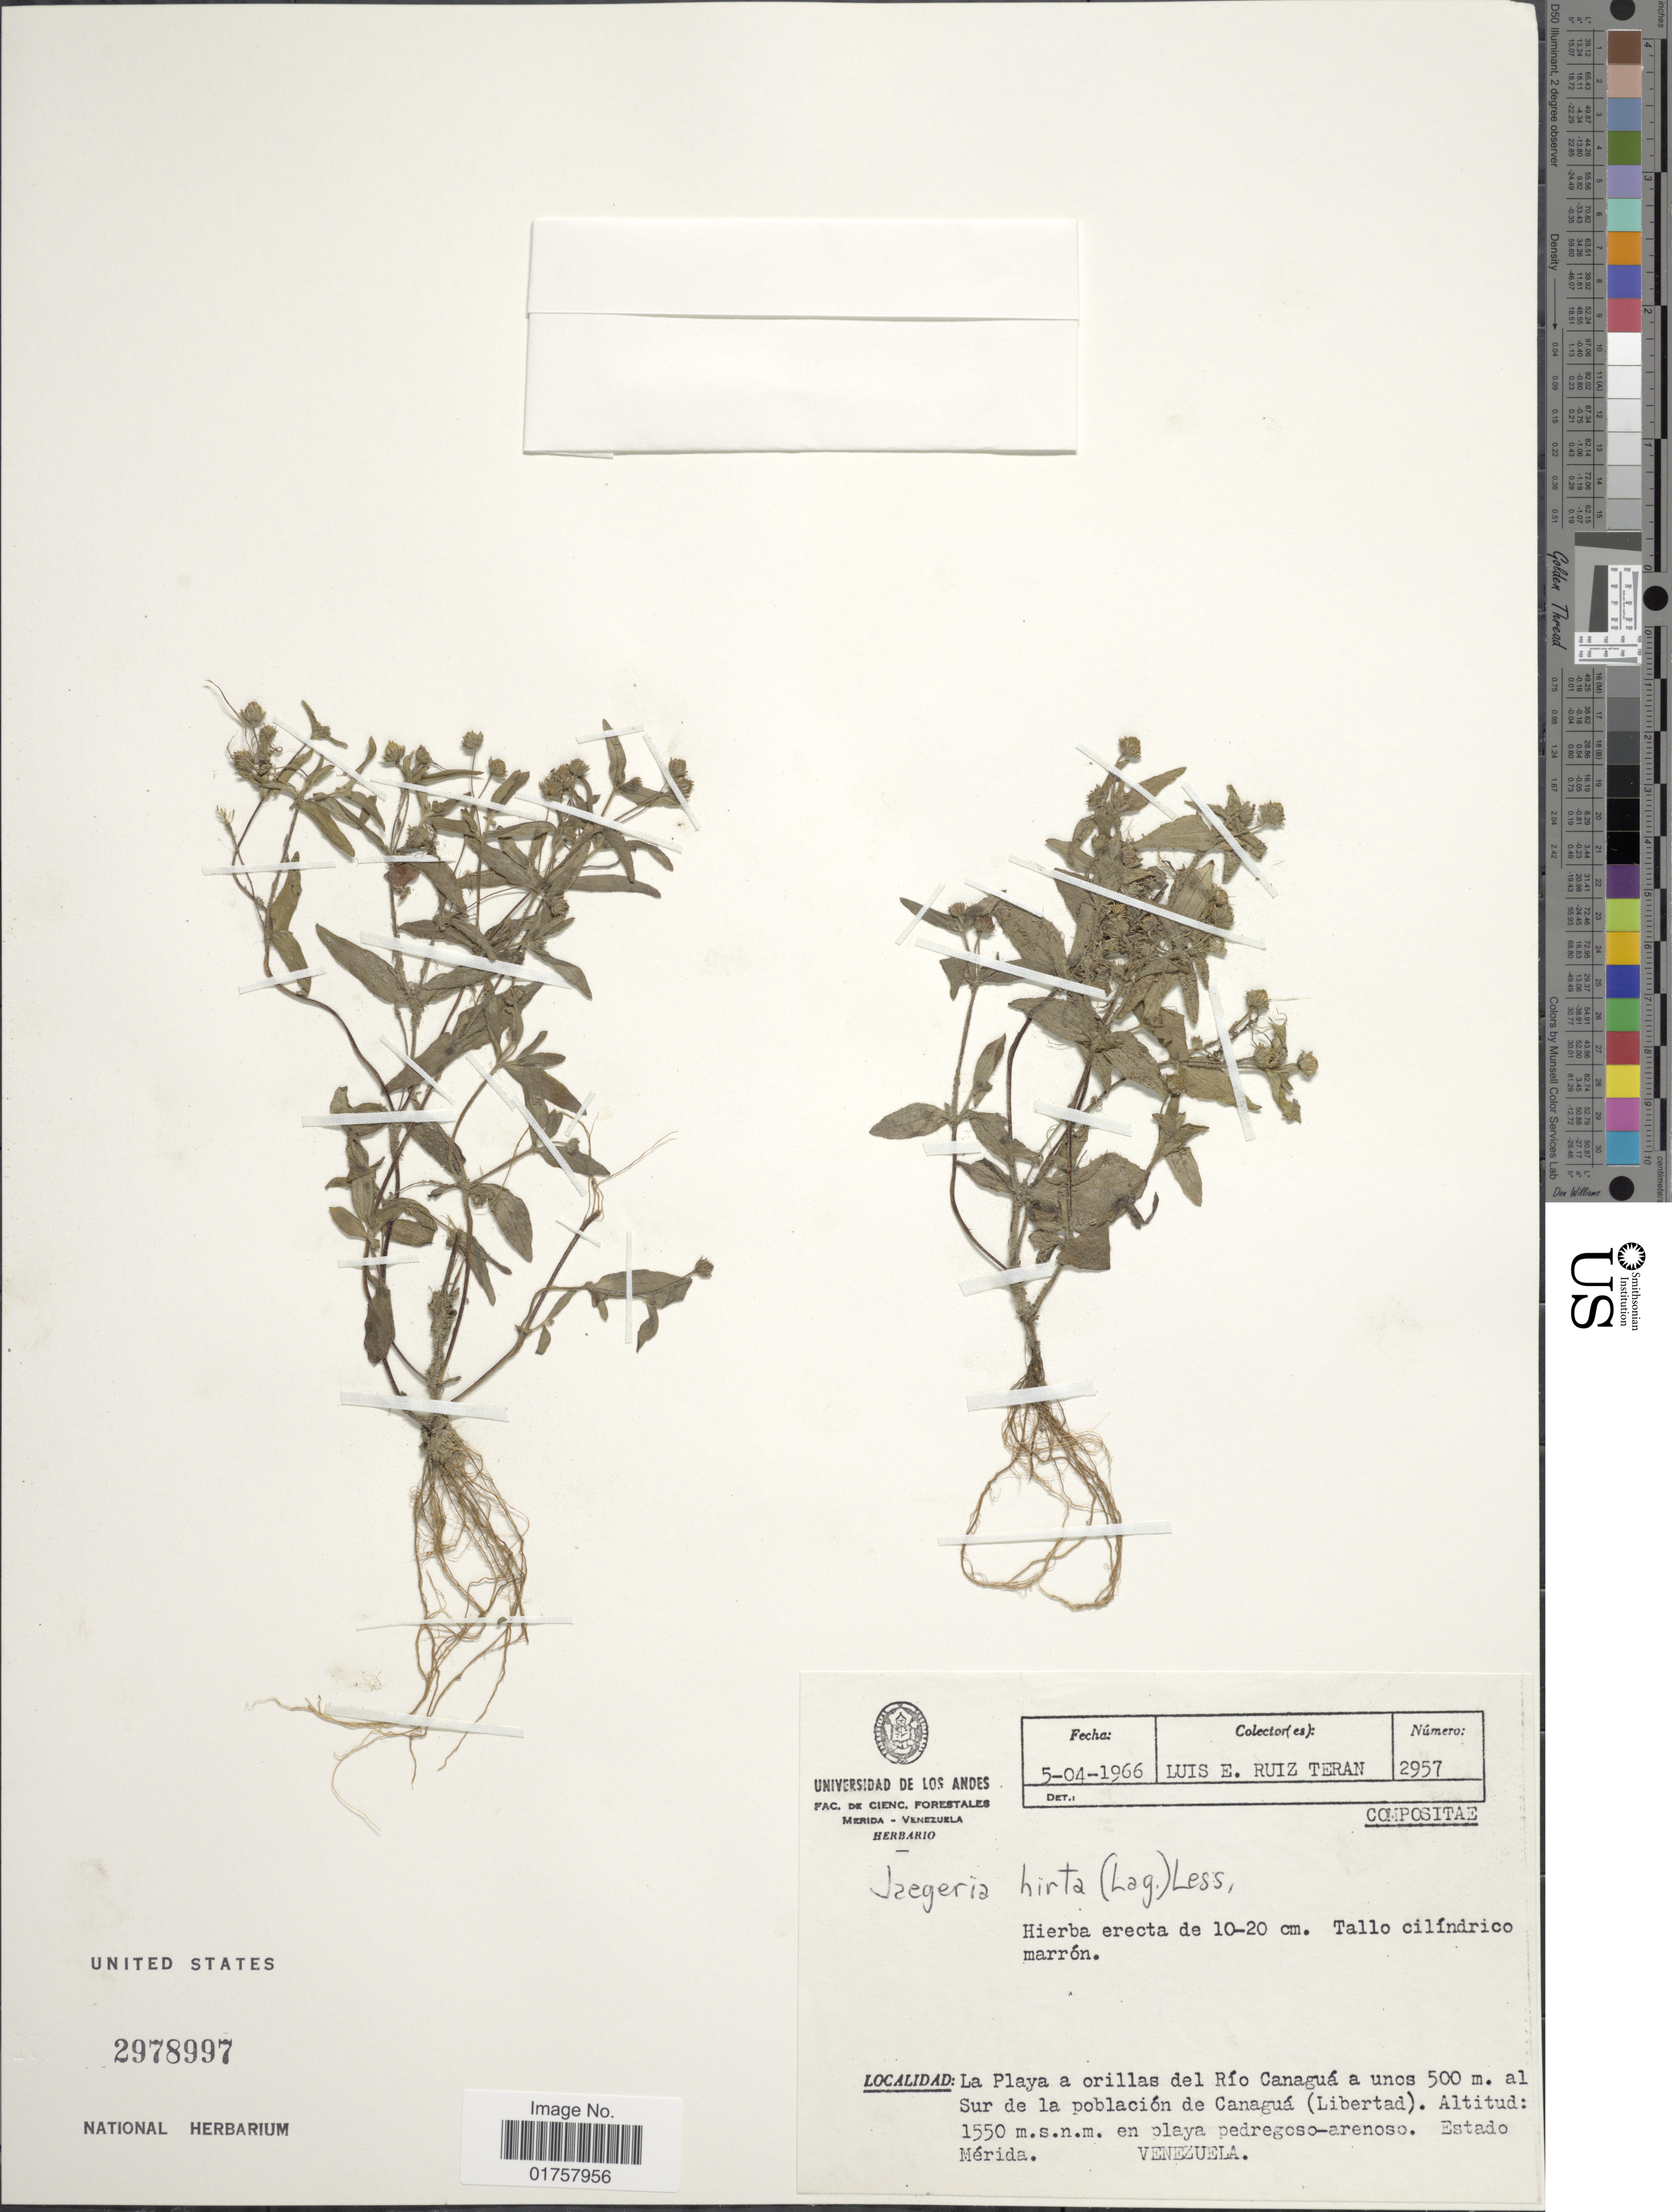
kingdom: Plantae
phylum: Tracheophyta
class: Magnoliopsida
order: Asterales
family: Asteraceae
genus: Jaegeria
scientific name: Jaegeria hirta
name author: (Lag.) Less.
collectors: L. E. Ruíz-Terán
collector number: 2957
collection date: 1966-04-05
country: Venezuela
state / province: Mérida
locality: La Playa a orillas del Río Canaguá a unos 500 m. al Sur de la población de Canaguá (Libertad)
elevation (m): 1550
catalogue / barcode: US 2978997